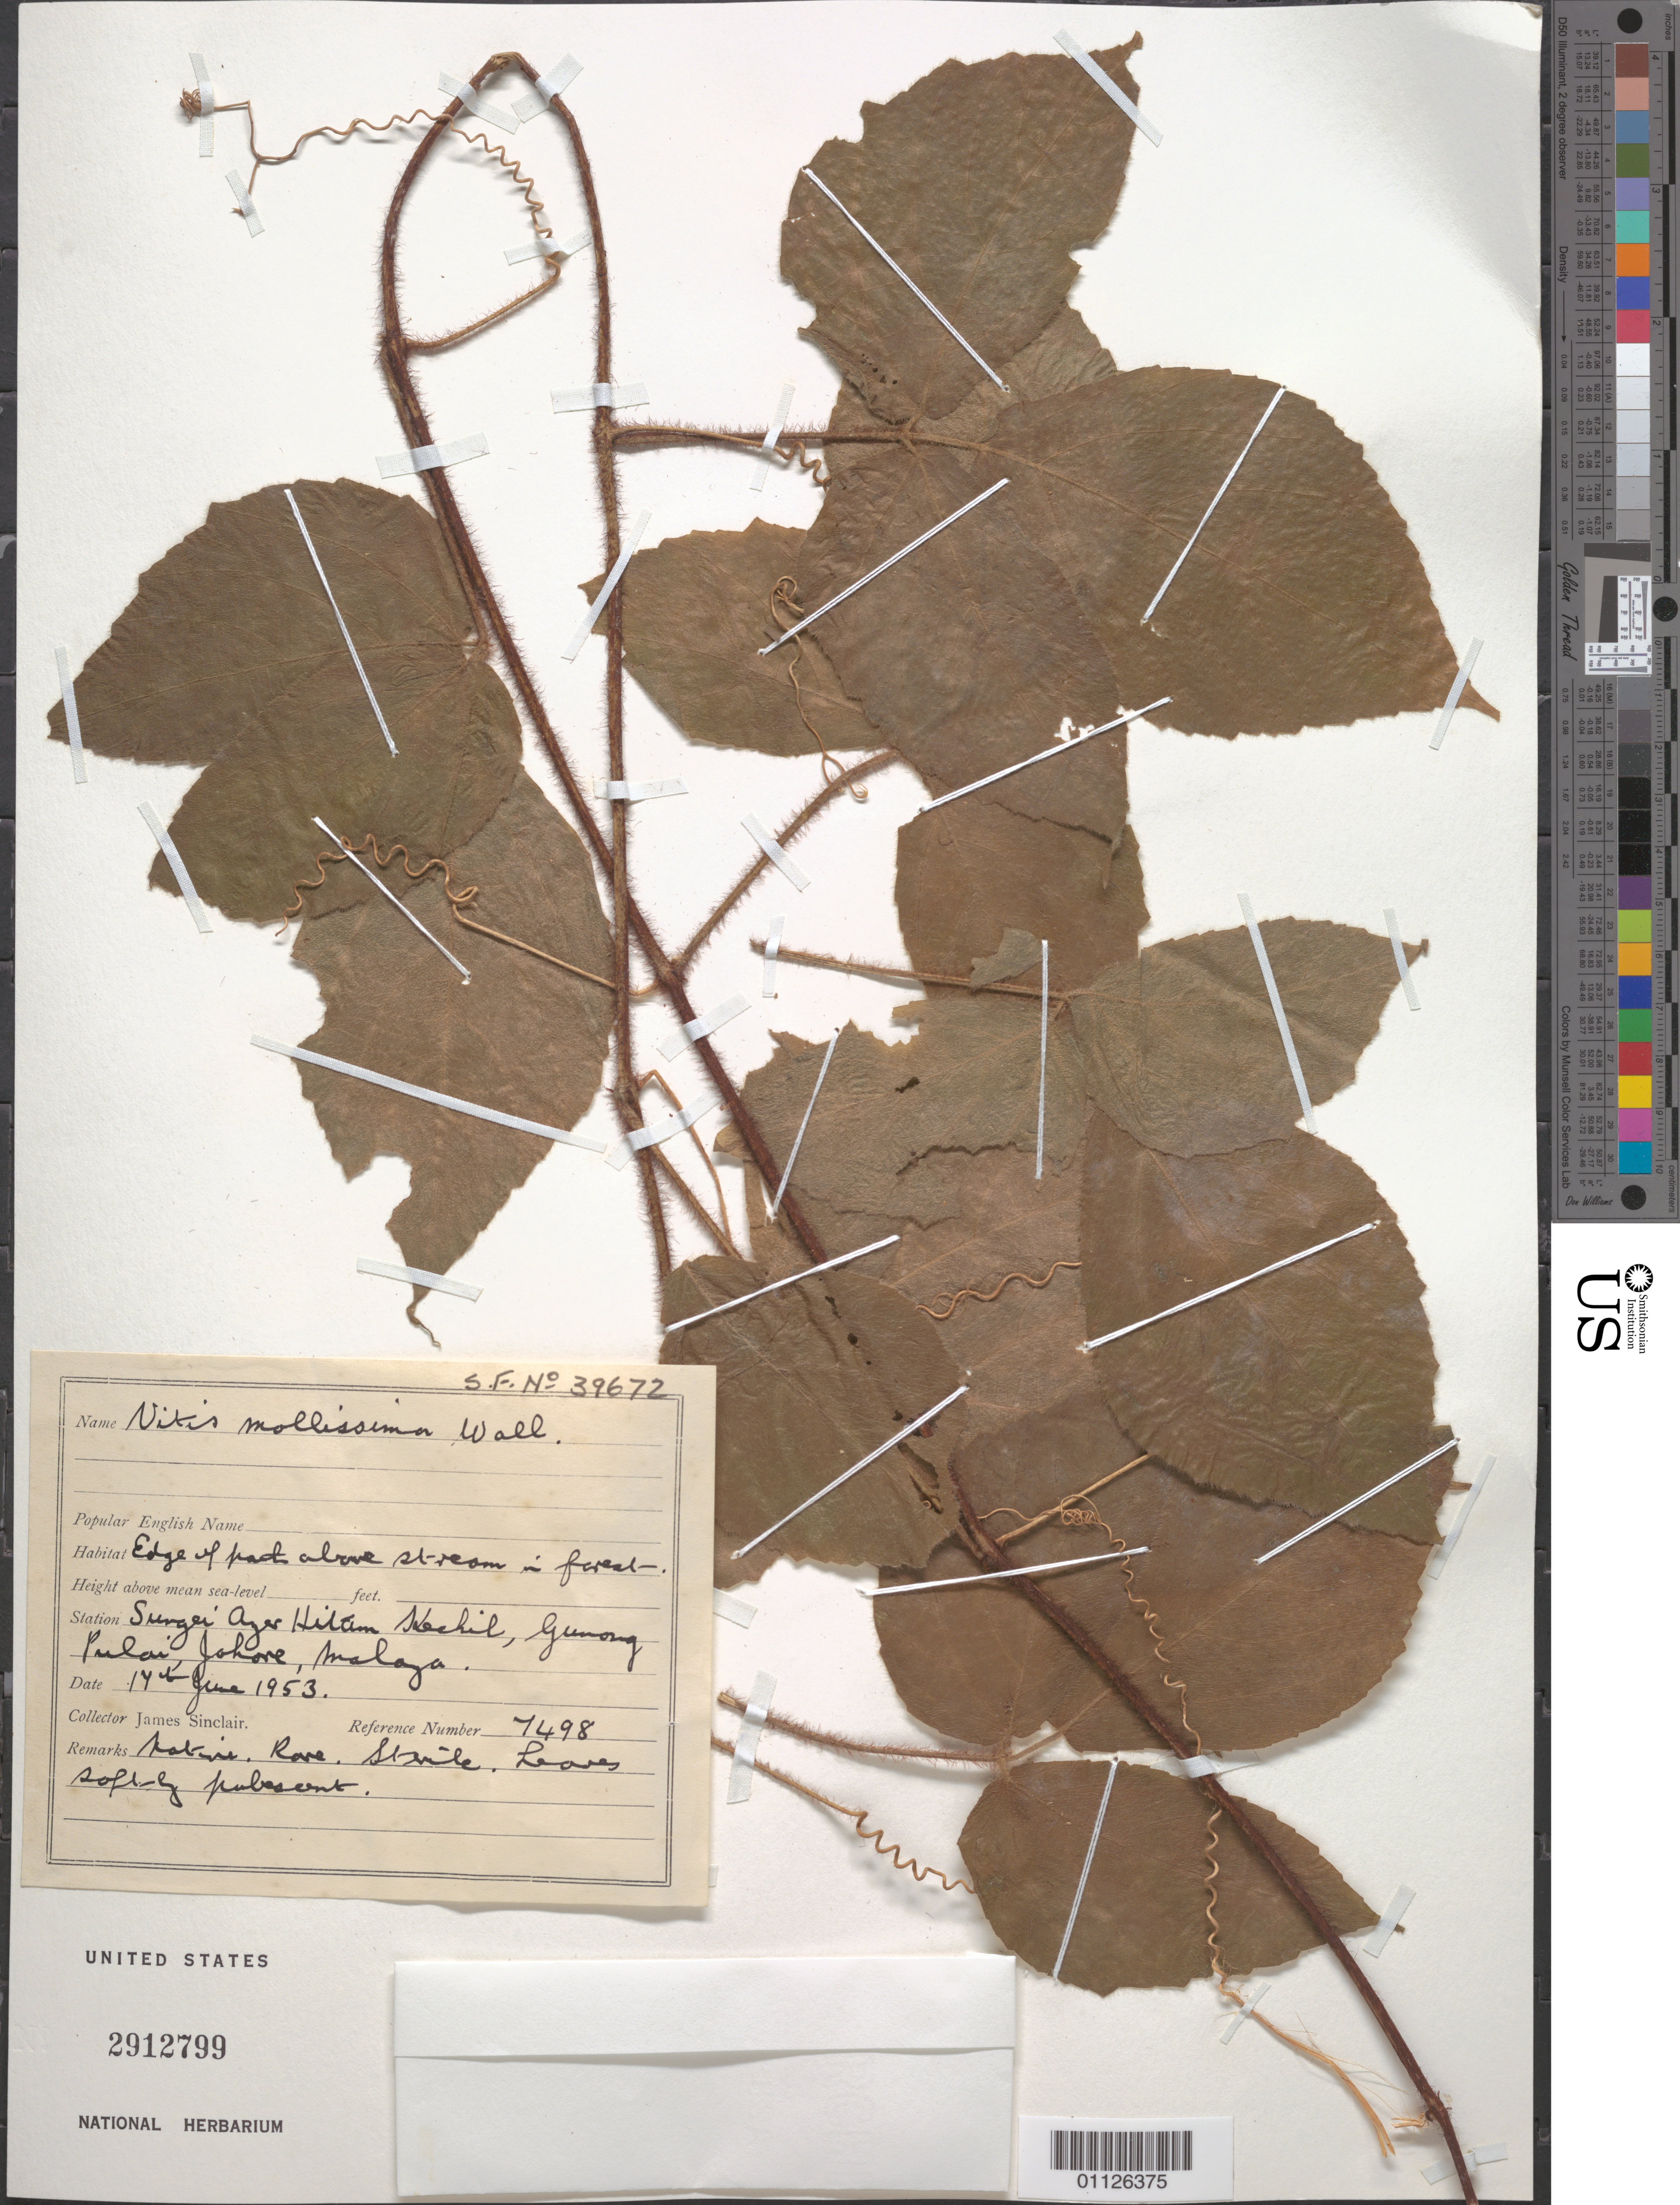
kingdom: Plantae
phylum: Tracheophyta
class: Magnoliopsida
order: Vitales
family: Vitaceae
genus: Cayratia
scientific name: Cayratia mollissima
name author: (A. Wall) Gagnep.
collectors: J. Sinclair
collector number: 1498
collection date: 1953-06-14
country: Malaysia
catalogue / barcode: US 2912799